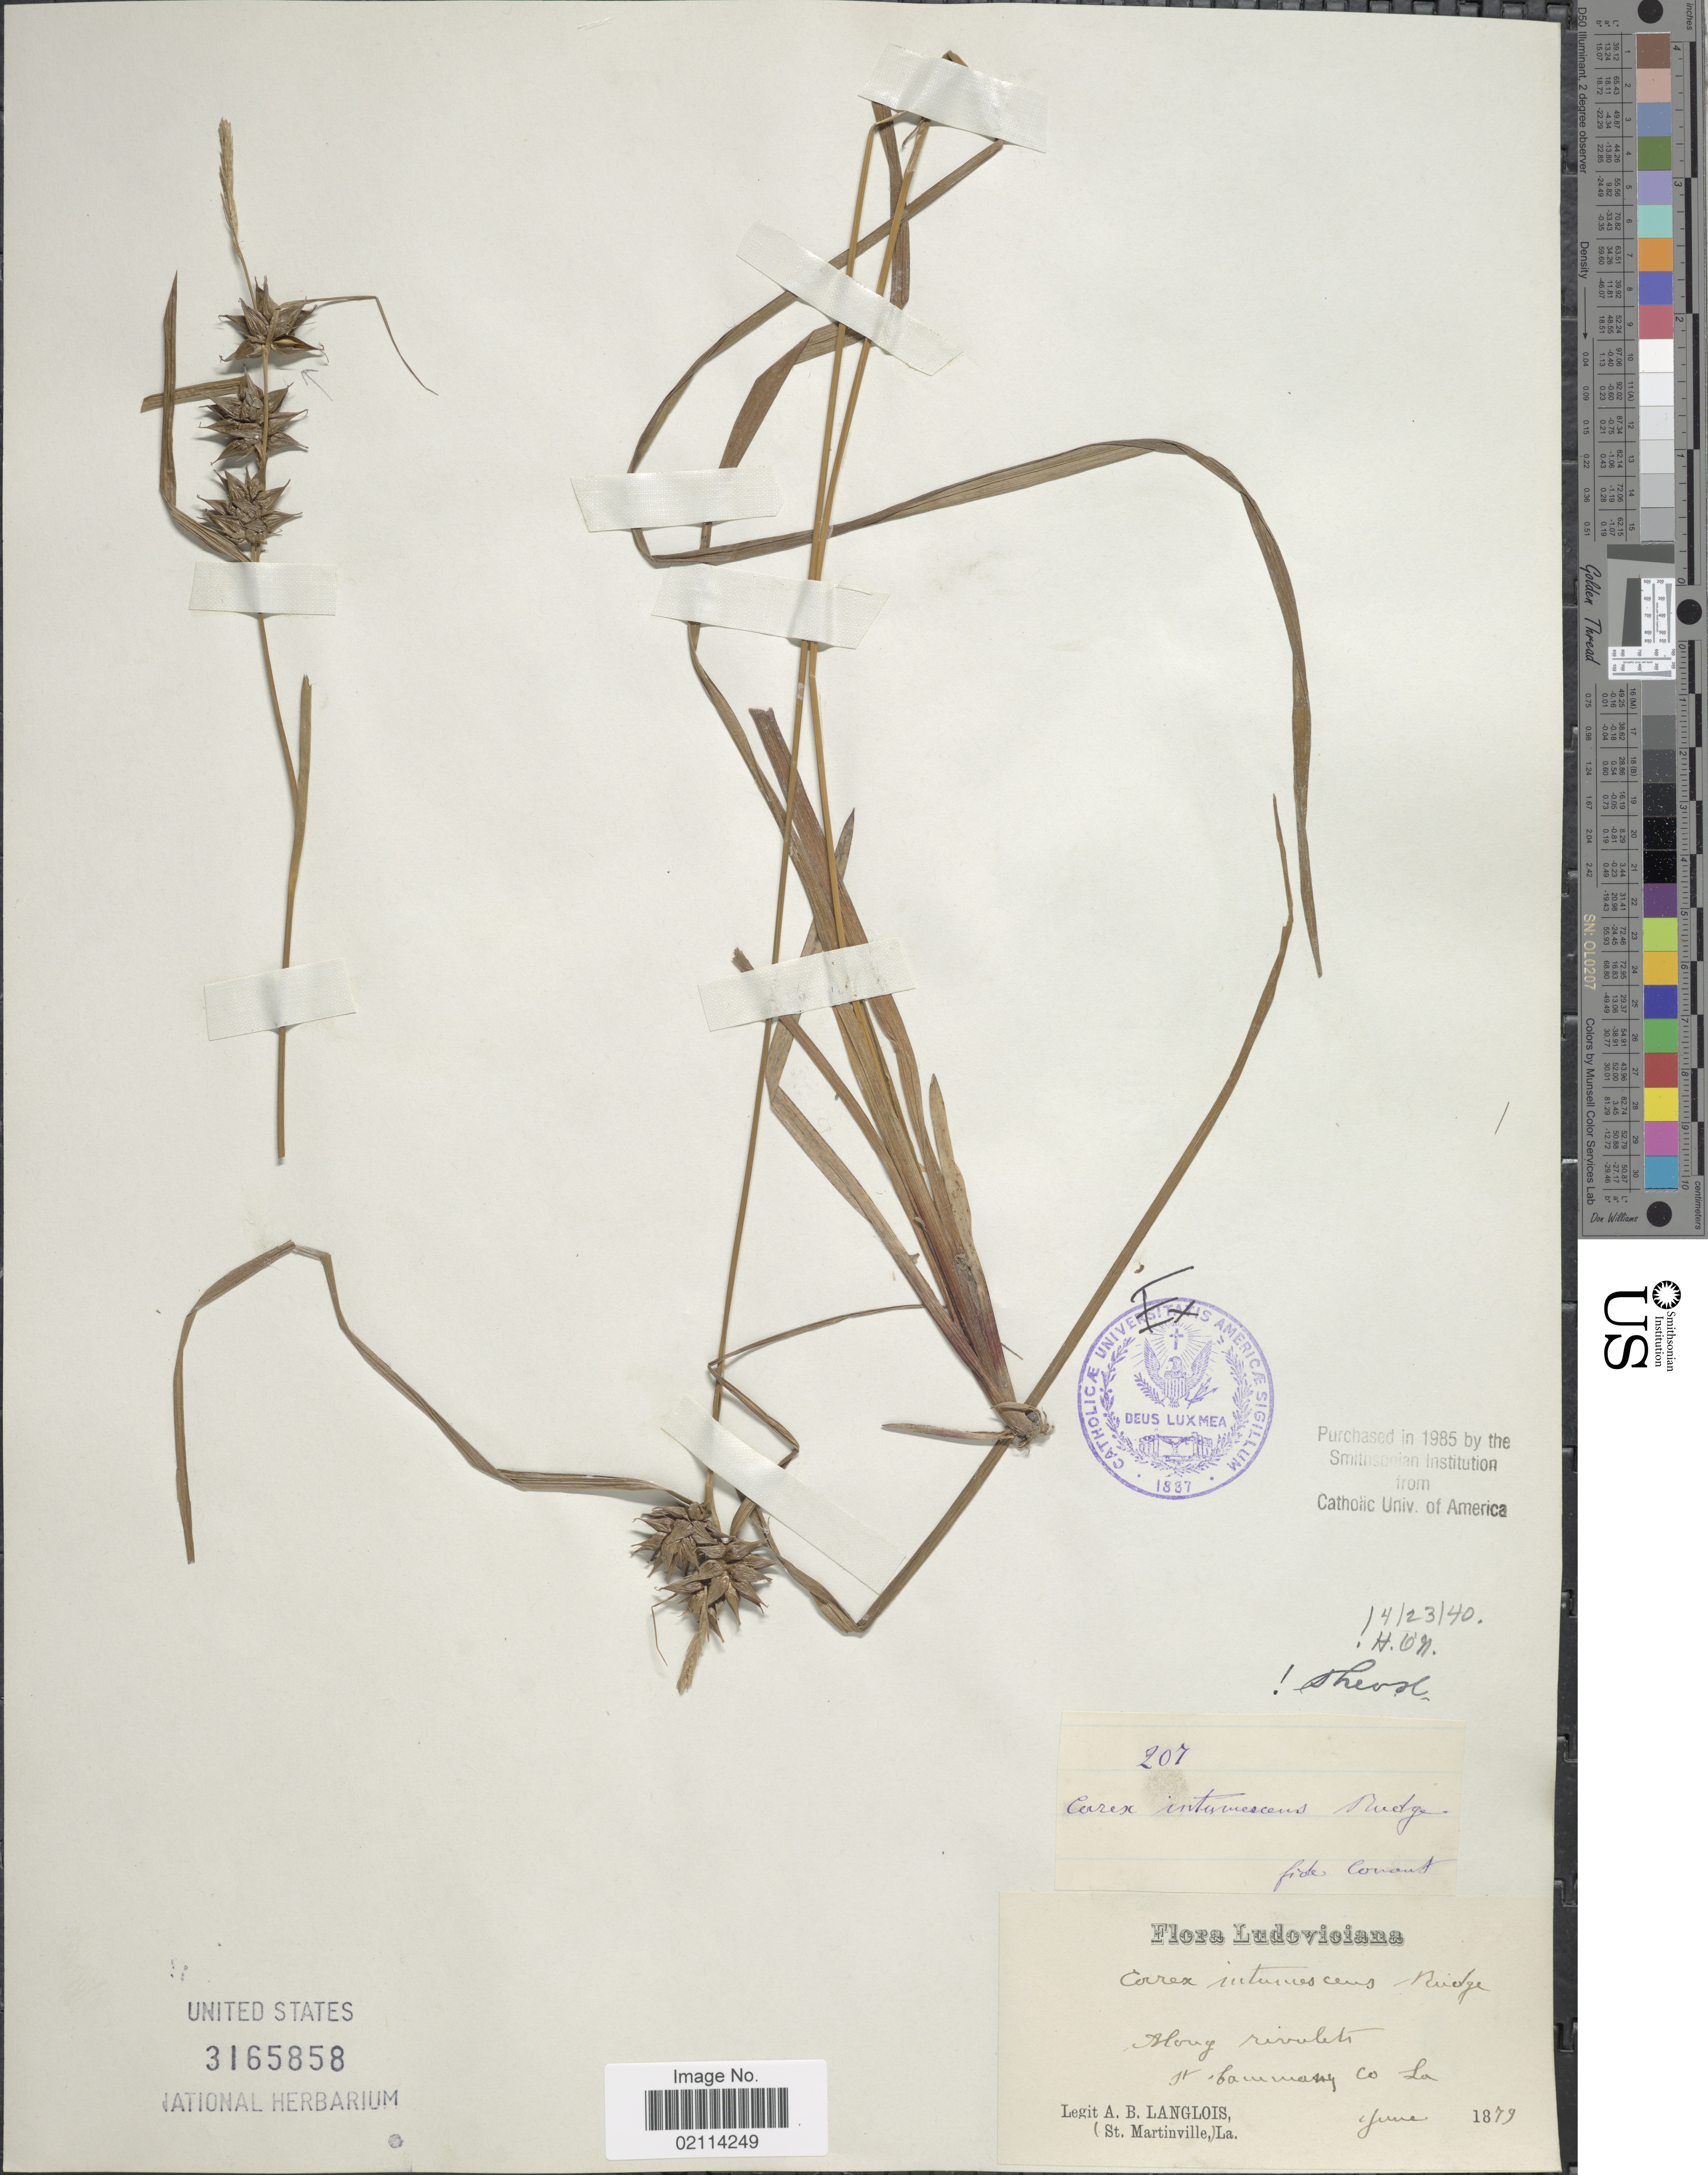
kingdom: Plantae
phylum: Tracheophyta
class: Liliopsida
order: Poales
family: Cyperaceae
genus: Carex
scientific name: Carex intumescens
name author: Rudge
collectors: A. Langlois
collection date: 1879-06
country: United States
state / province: Louisiana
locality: Along rivulets, St. Tammany Co.,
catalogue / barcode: US 3165858